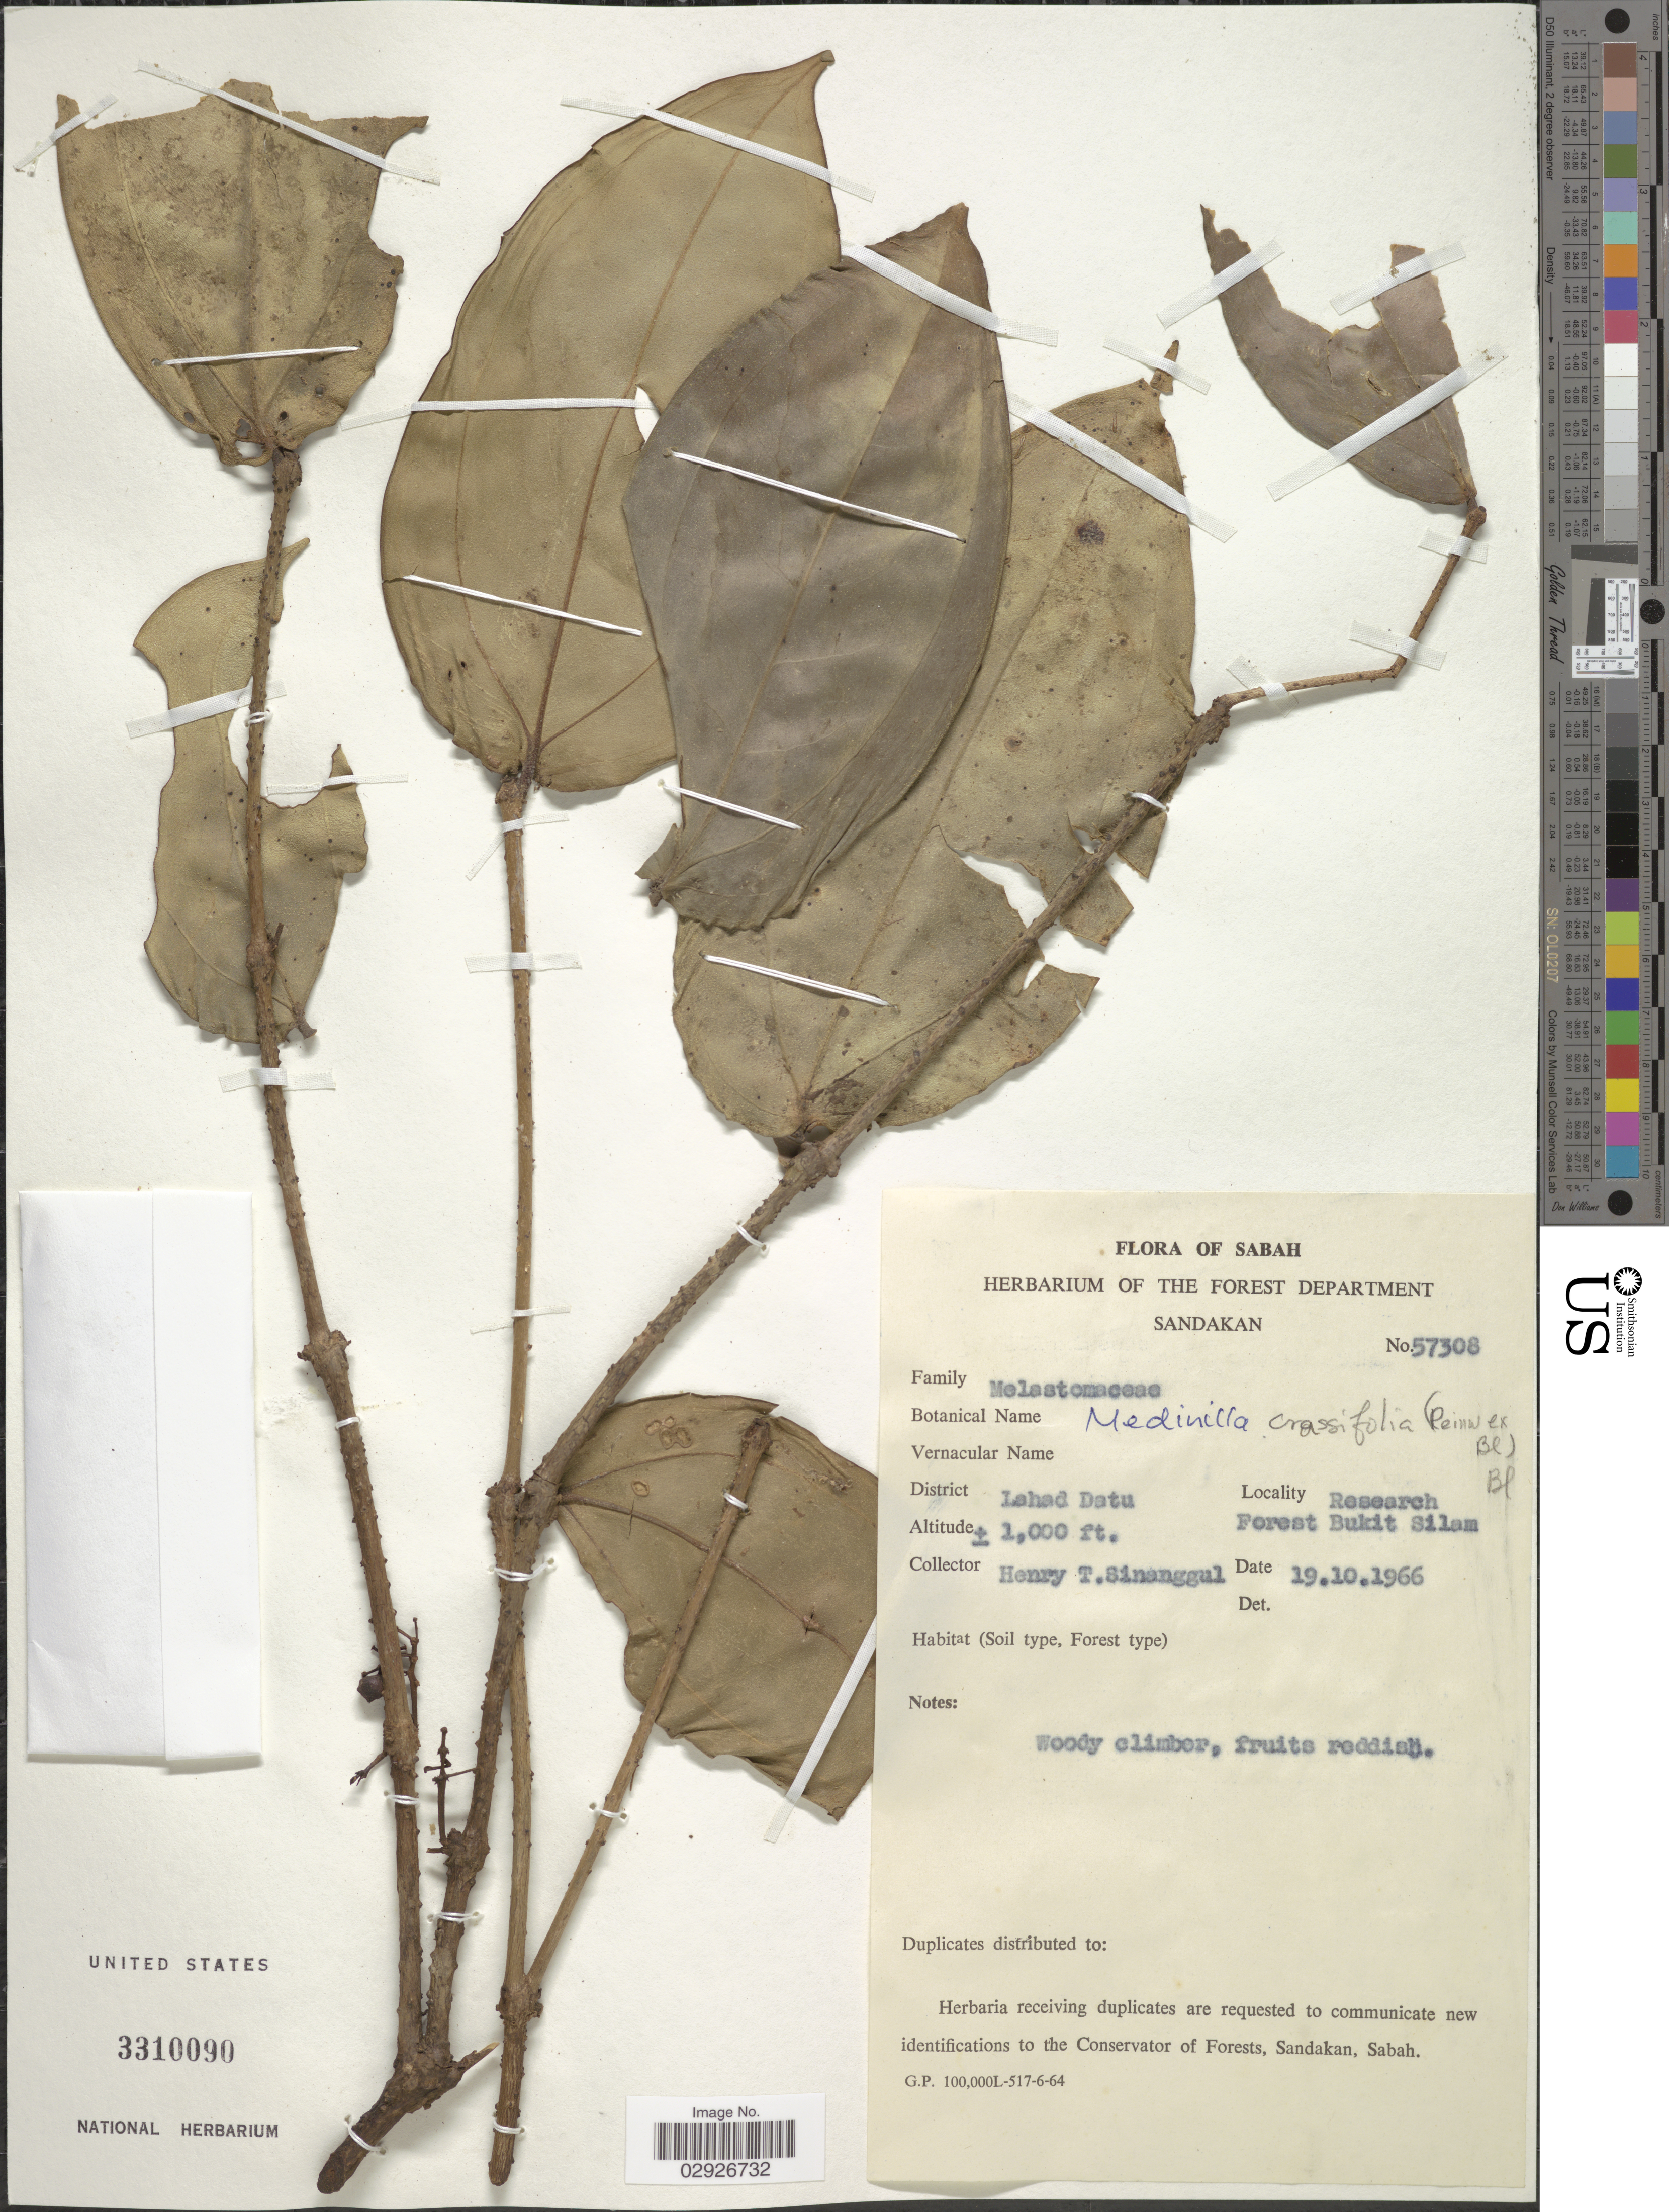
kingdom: Plantae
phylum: Tracheophyta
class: Magnoliopsida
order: Myrtales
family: Melastomataceae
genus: Medinilla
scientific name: Medinilla crassifolia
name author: Blume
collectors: H. Sinanggul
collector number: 57308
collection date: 1966-10-19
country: Malaysia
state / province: Sabah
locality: District Lahad Datu. Research Forest Bukit Silam.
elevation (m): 305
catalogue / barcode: US 3310090